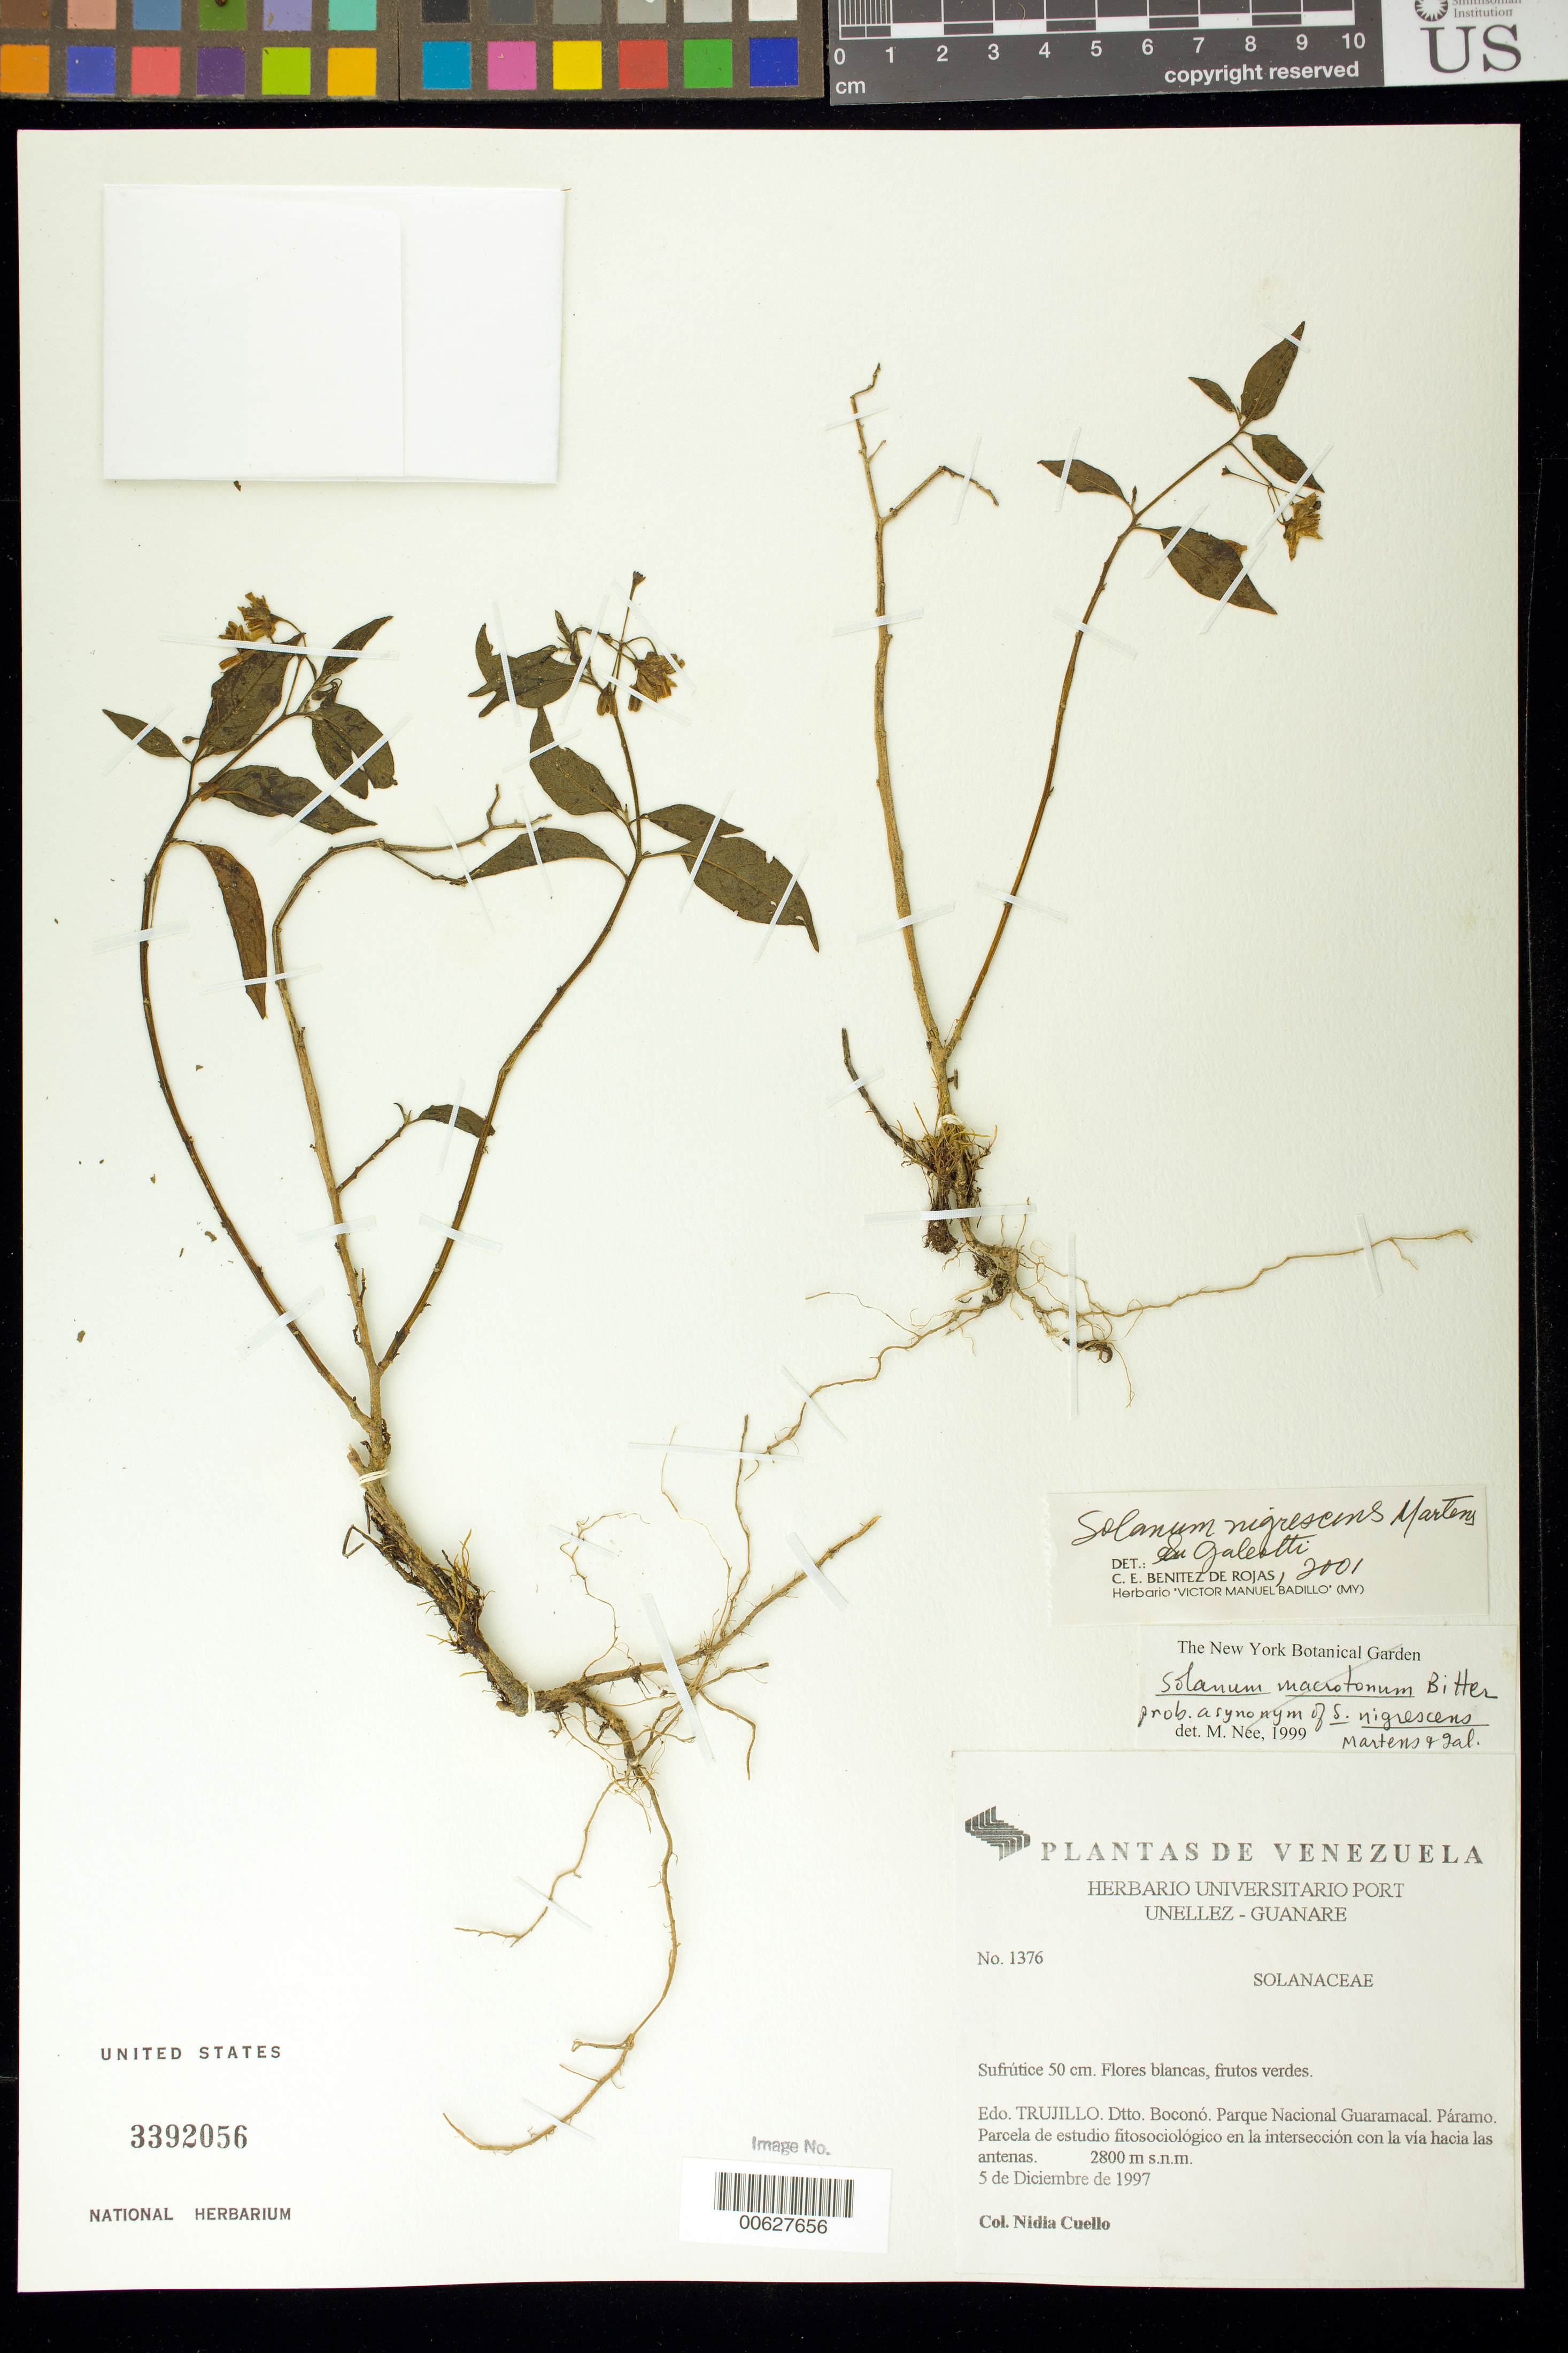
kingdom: Plantae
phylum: Tracheophyta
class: Magnoliopsida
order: Solanales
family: Solanaceae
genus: Solanum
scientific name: Solanum nigrescens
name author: M. Martens & Galeotti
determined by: Benítez, C. E.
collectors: N. L. Cuello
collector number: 1376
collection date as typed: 05 Dec 1997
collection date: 1997-12-05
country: Venezuela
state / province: Trujillo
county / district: Boconó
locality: Parque Nacional Guaramacal. Parcela estudio fitosociológica en la intersección con la via hacia las antenas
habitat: Páramo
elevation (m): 2800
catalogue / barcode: US 3392056